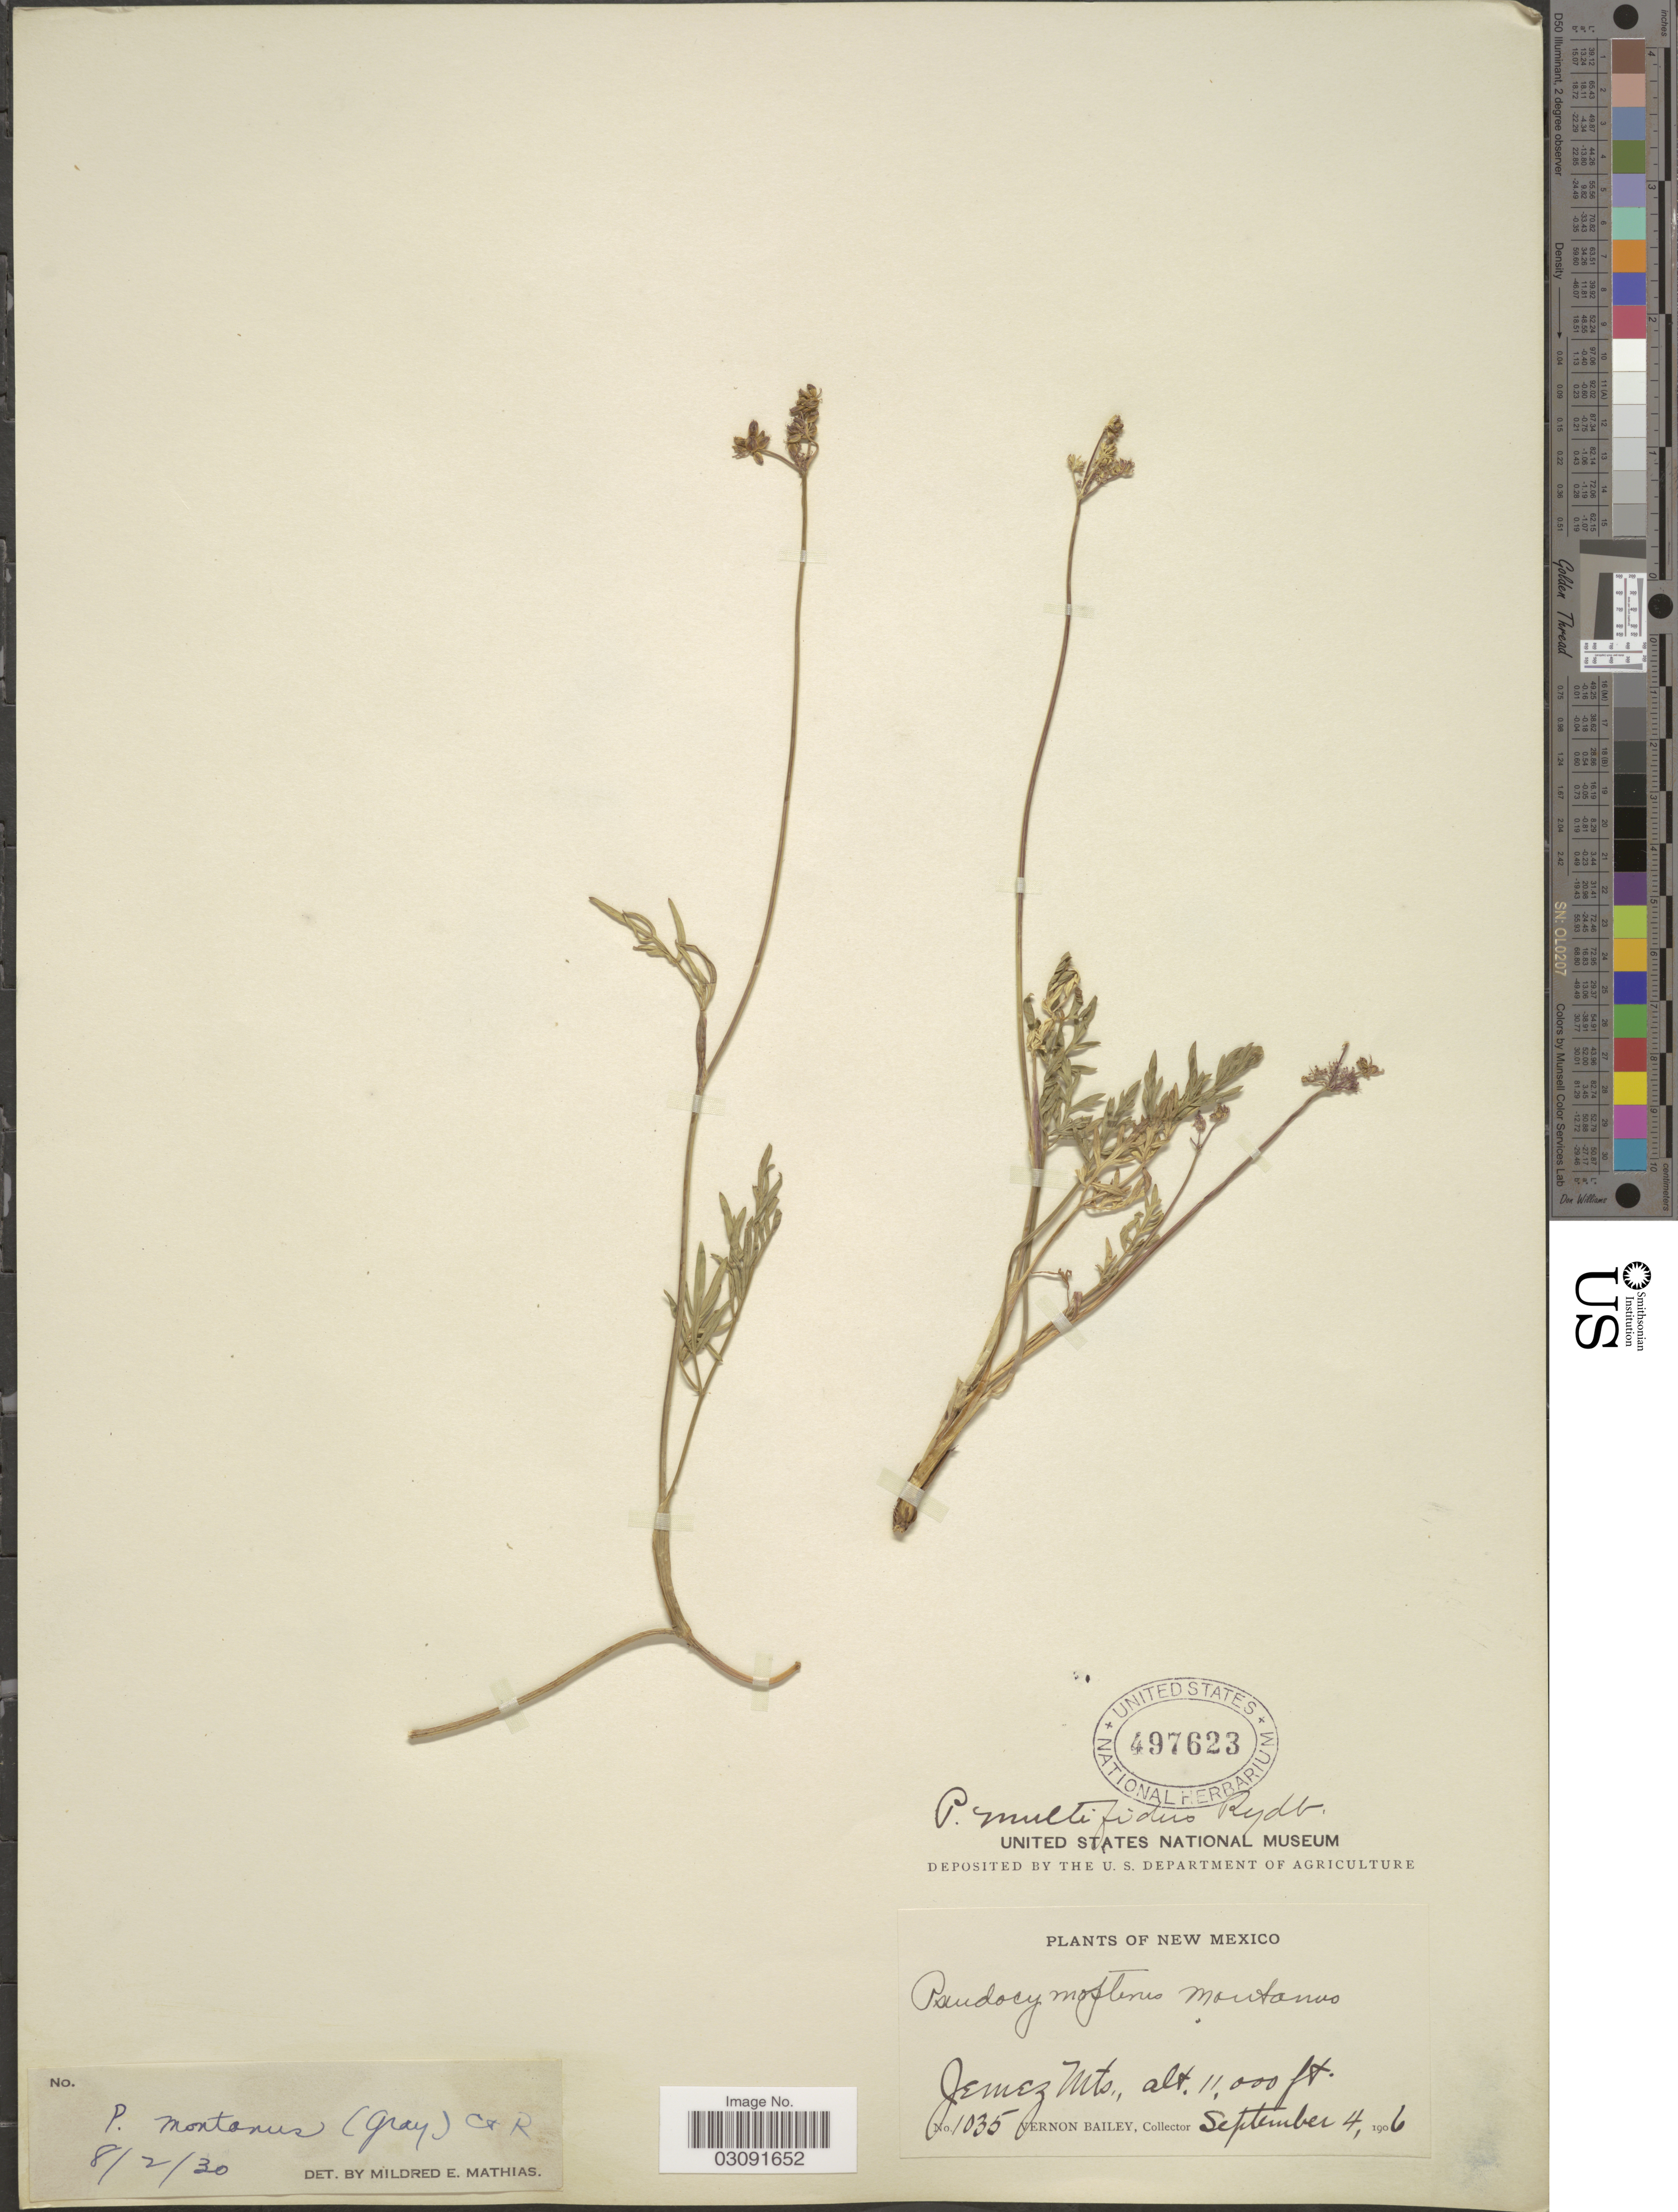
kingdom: Plantae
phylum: Tracheophyta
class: Magnoliopsida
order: Apiales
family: Apiaceae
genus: Pseudocymopterus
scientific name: Pseudocymopterus montanus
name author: (A. Gray) J.M. Coult. & Rose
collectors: V. O. Bailey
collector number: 1035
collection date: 1906-09-04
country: United States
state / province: New Mexico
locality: Jemez Mts.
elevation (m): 3353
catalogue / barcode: US 497623